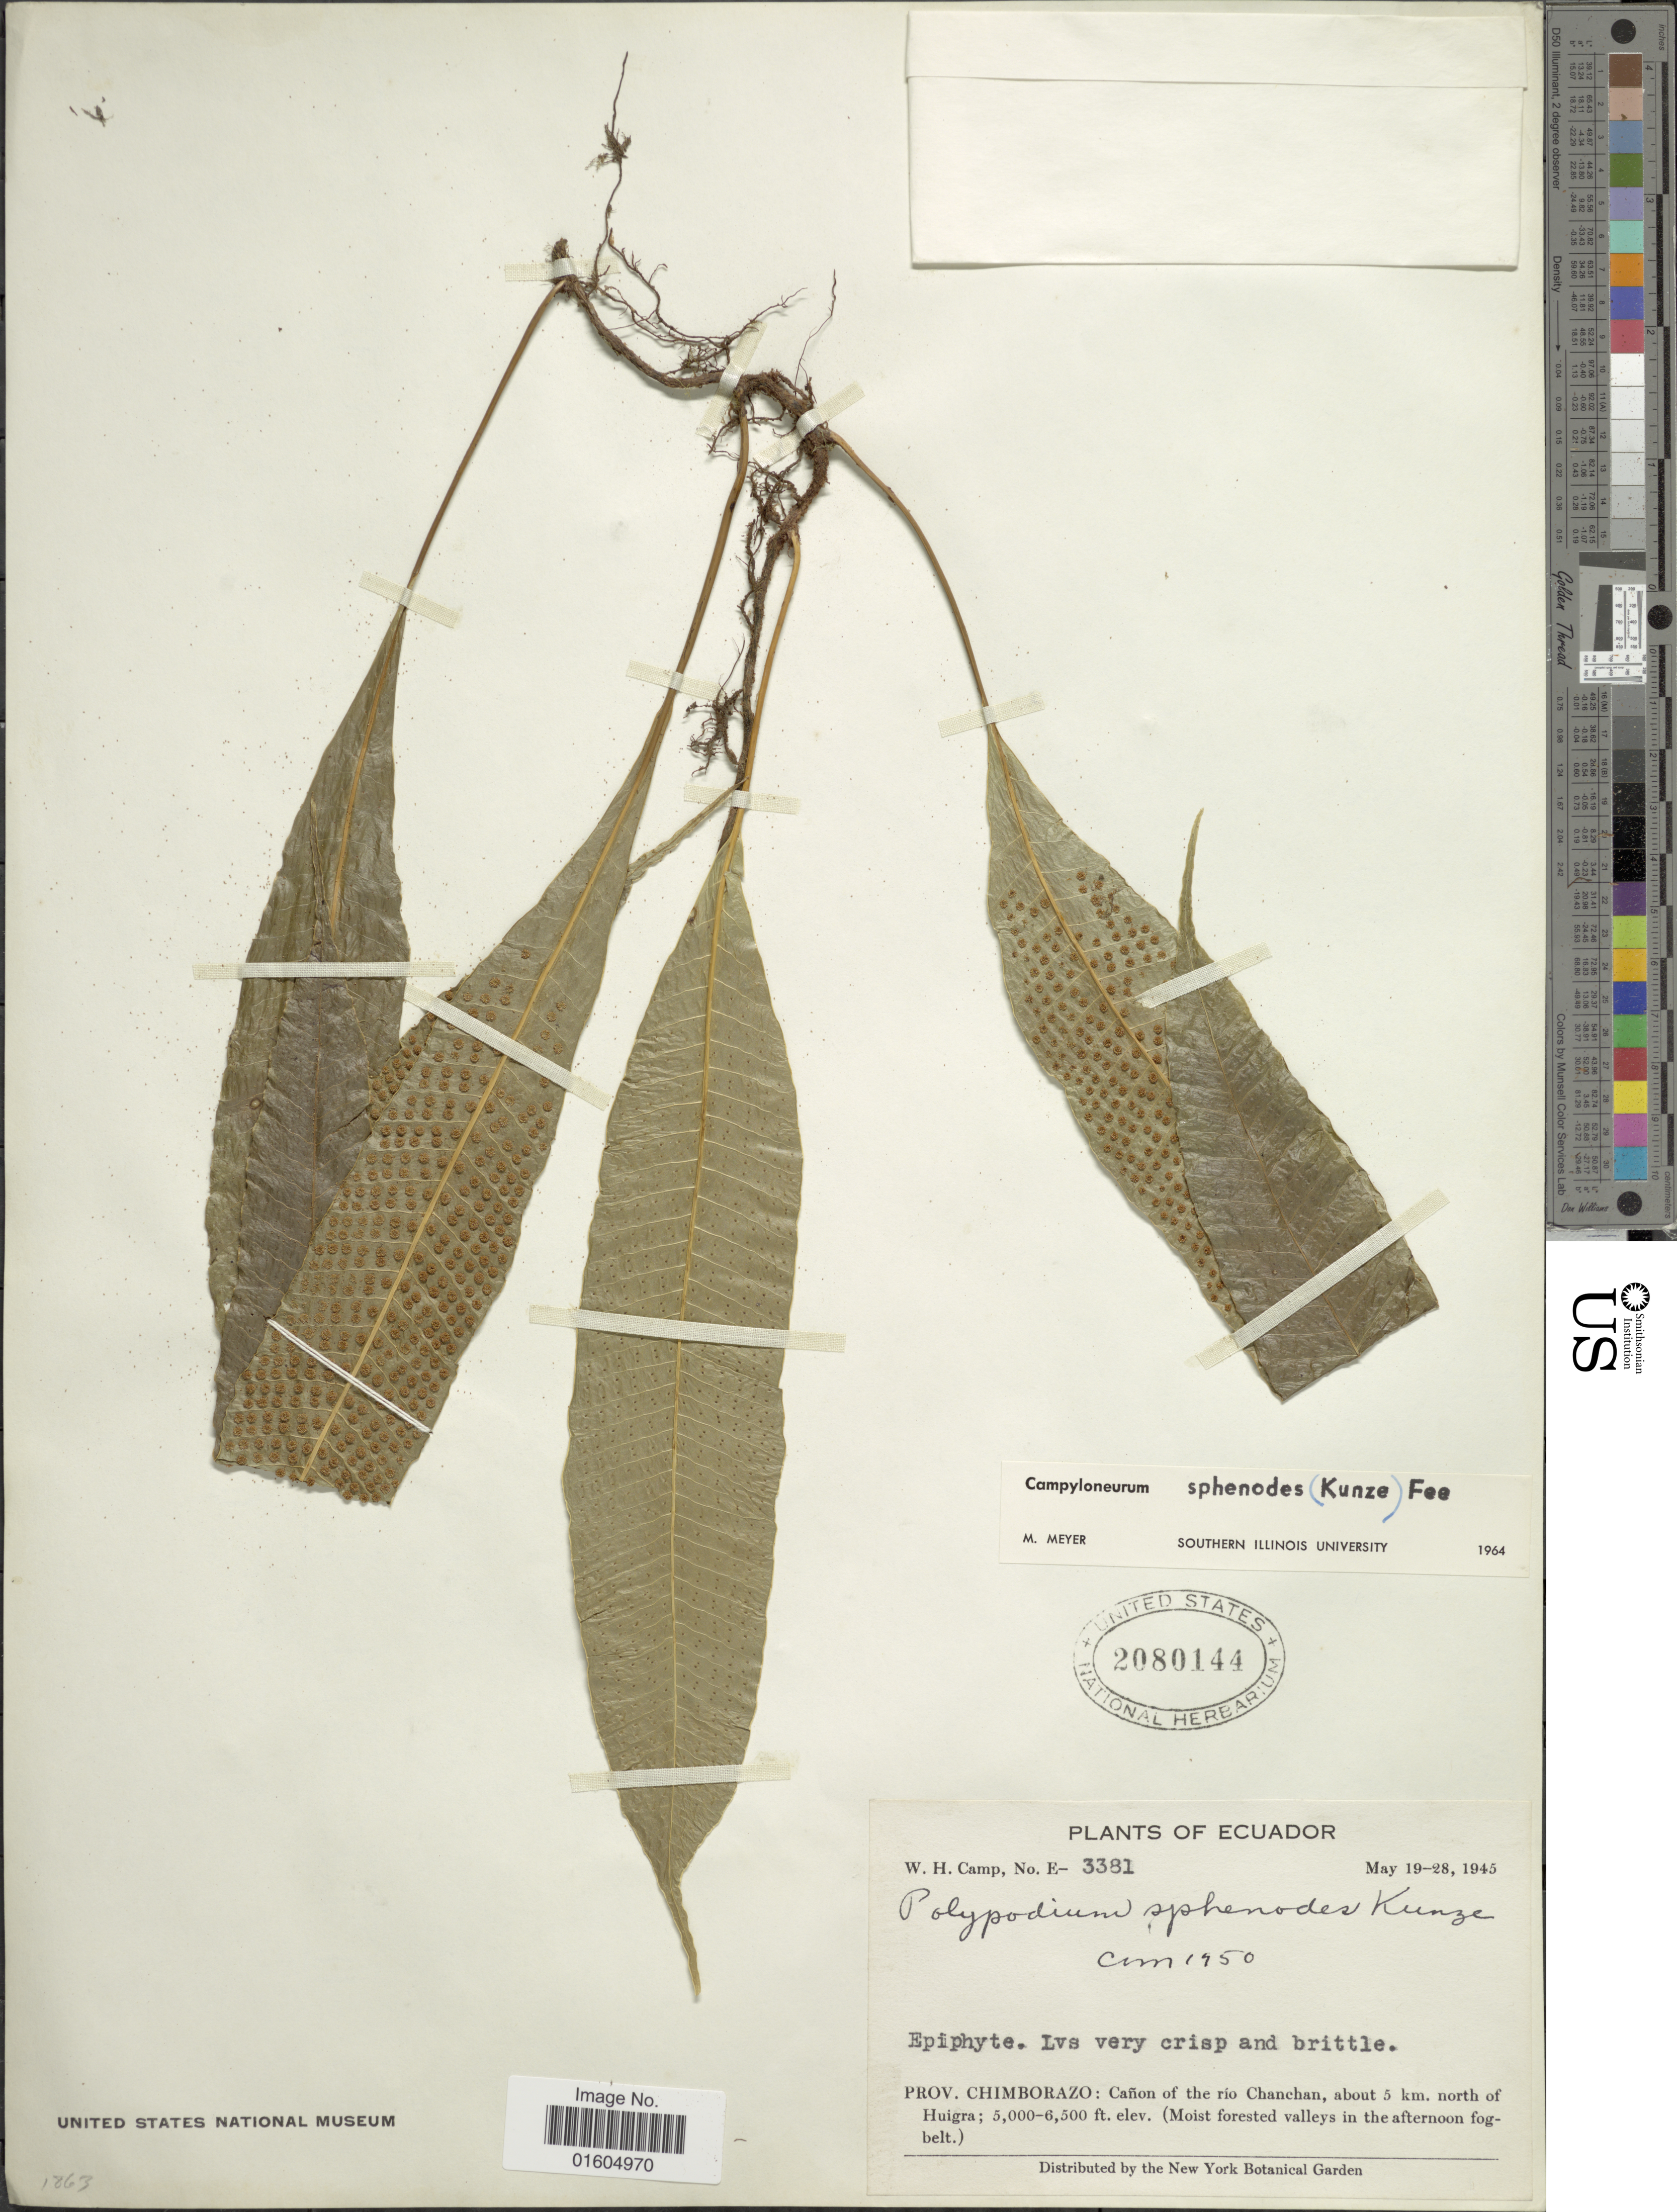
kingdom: Plantae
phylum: Tracheophyta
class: Polypodiopsida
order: Polypodiales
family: Polypodiaceae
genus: Campyloneurum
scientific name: Campyloneurum sphenodes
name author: (Kunze ex Klotzsch) Fée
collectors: W. H. Camp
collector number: E-3381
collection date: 1945-05-19/1945-05-28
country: Ecuador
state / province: Chimborazo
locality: Ecuador. Prov. Chimborazo: Cañon of the rio Chanchan, about 5 km. north of Huigra. (Moist forested valleys in the afternoon fogbelt.)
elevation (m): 1524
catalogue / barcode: US 2080144